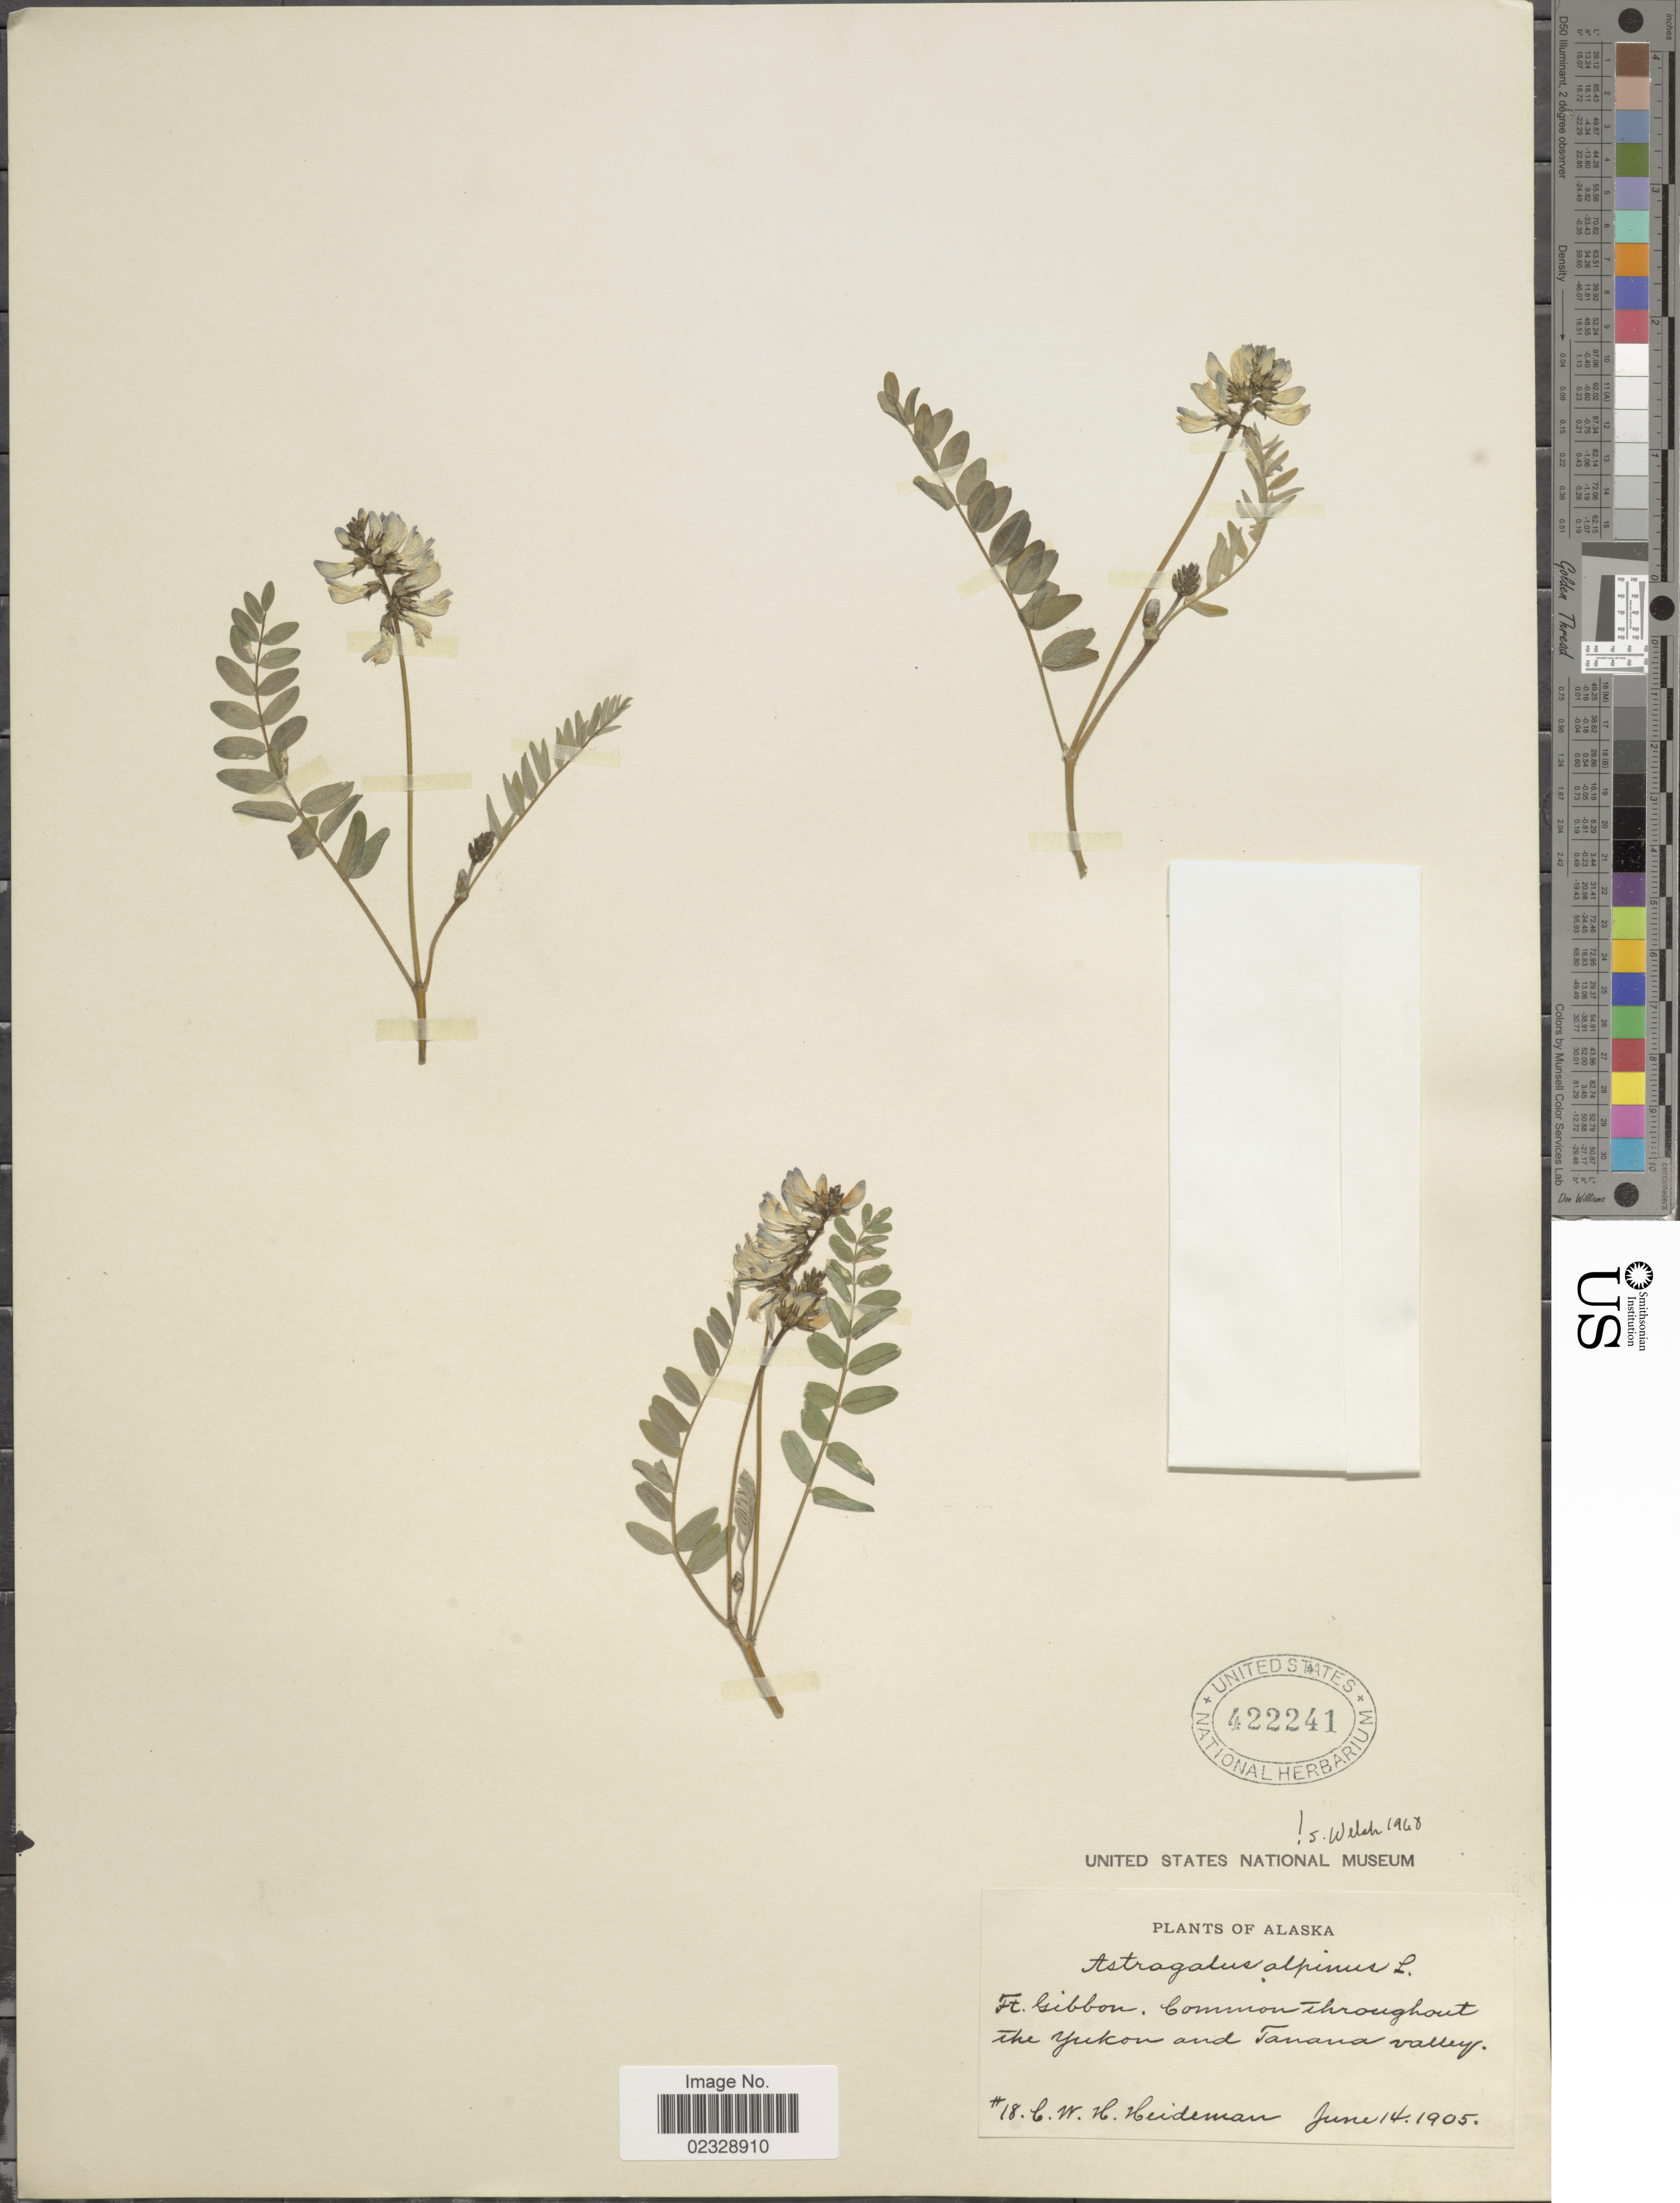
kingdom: Plantae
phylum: Tracheophyta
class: Magnoliopsida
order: Fabales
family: Fabaceae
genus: Astragalus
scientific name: Astragalus alpinus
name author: L.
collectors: C. Heideman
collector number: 18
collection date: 1905-06-14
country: United States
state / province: Alaska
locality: Ft Gibbon. Common throughout the Yukon and Tanana valley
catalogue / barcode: US 422241